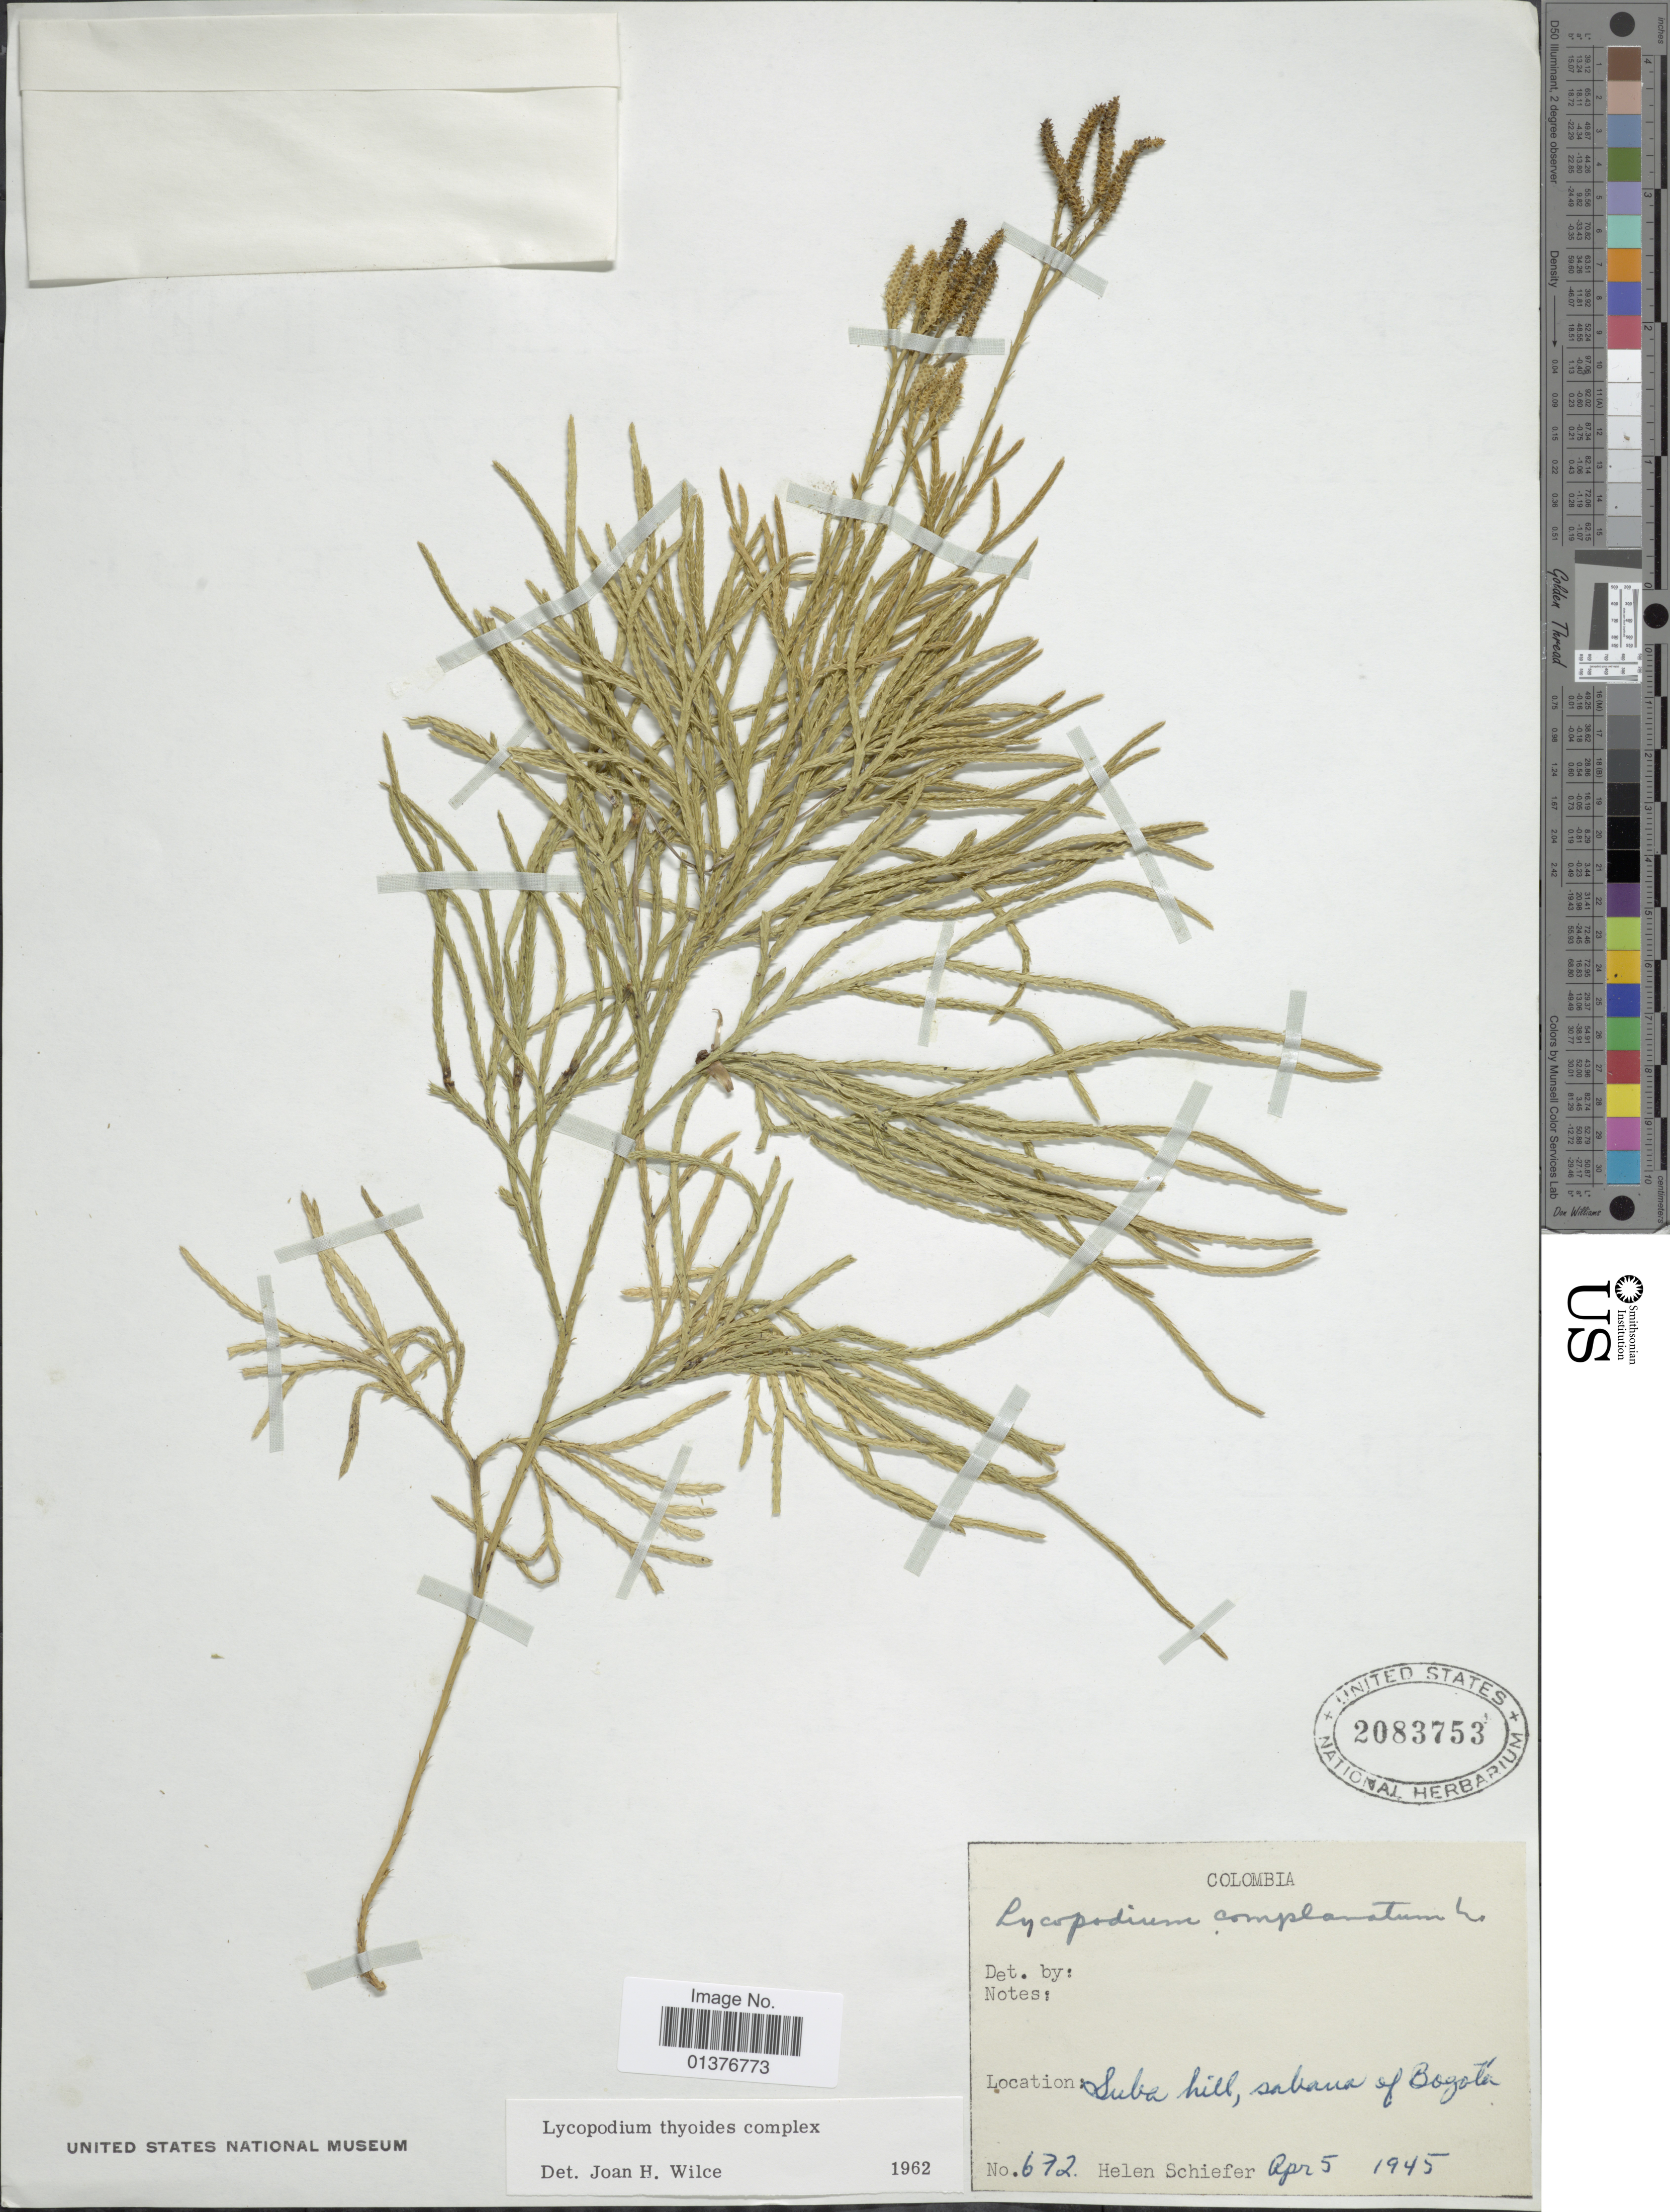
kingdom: Plantae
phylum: Tracheophyta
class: Lycopodiopsida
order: Lycopodiales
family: Lycopodiaceae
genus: Diphasiastrum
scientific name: Diphasiastrum thyoides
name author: (Humb. & Bonpl. ex Willd.) Holub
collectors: H. Schiefer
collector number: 672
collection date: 1945-04-05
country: Colombia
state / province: Bogota D.C.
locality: Suba hill, sabana of Bogota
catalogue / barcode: US 2083753